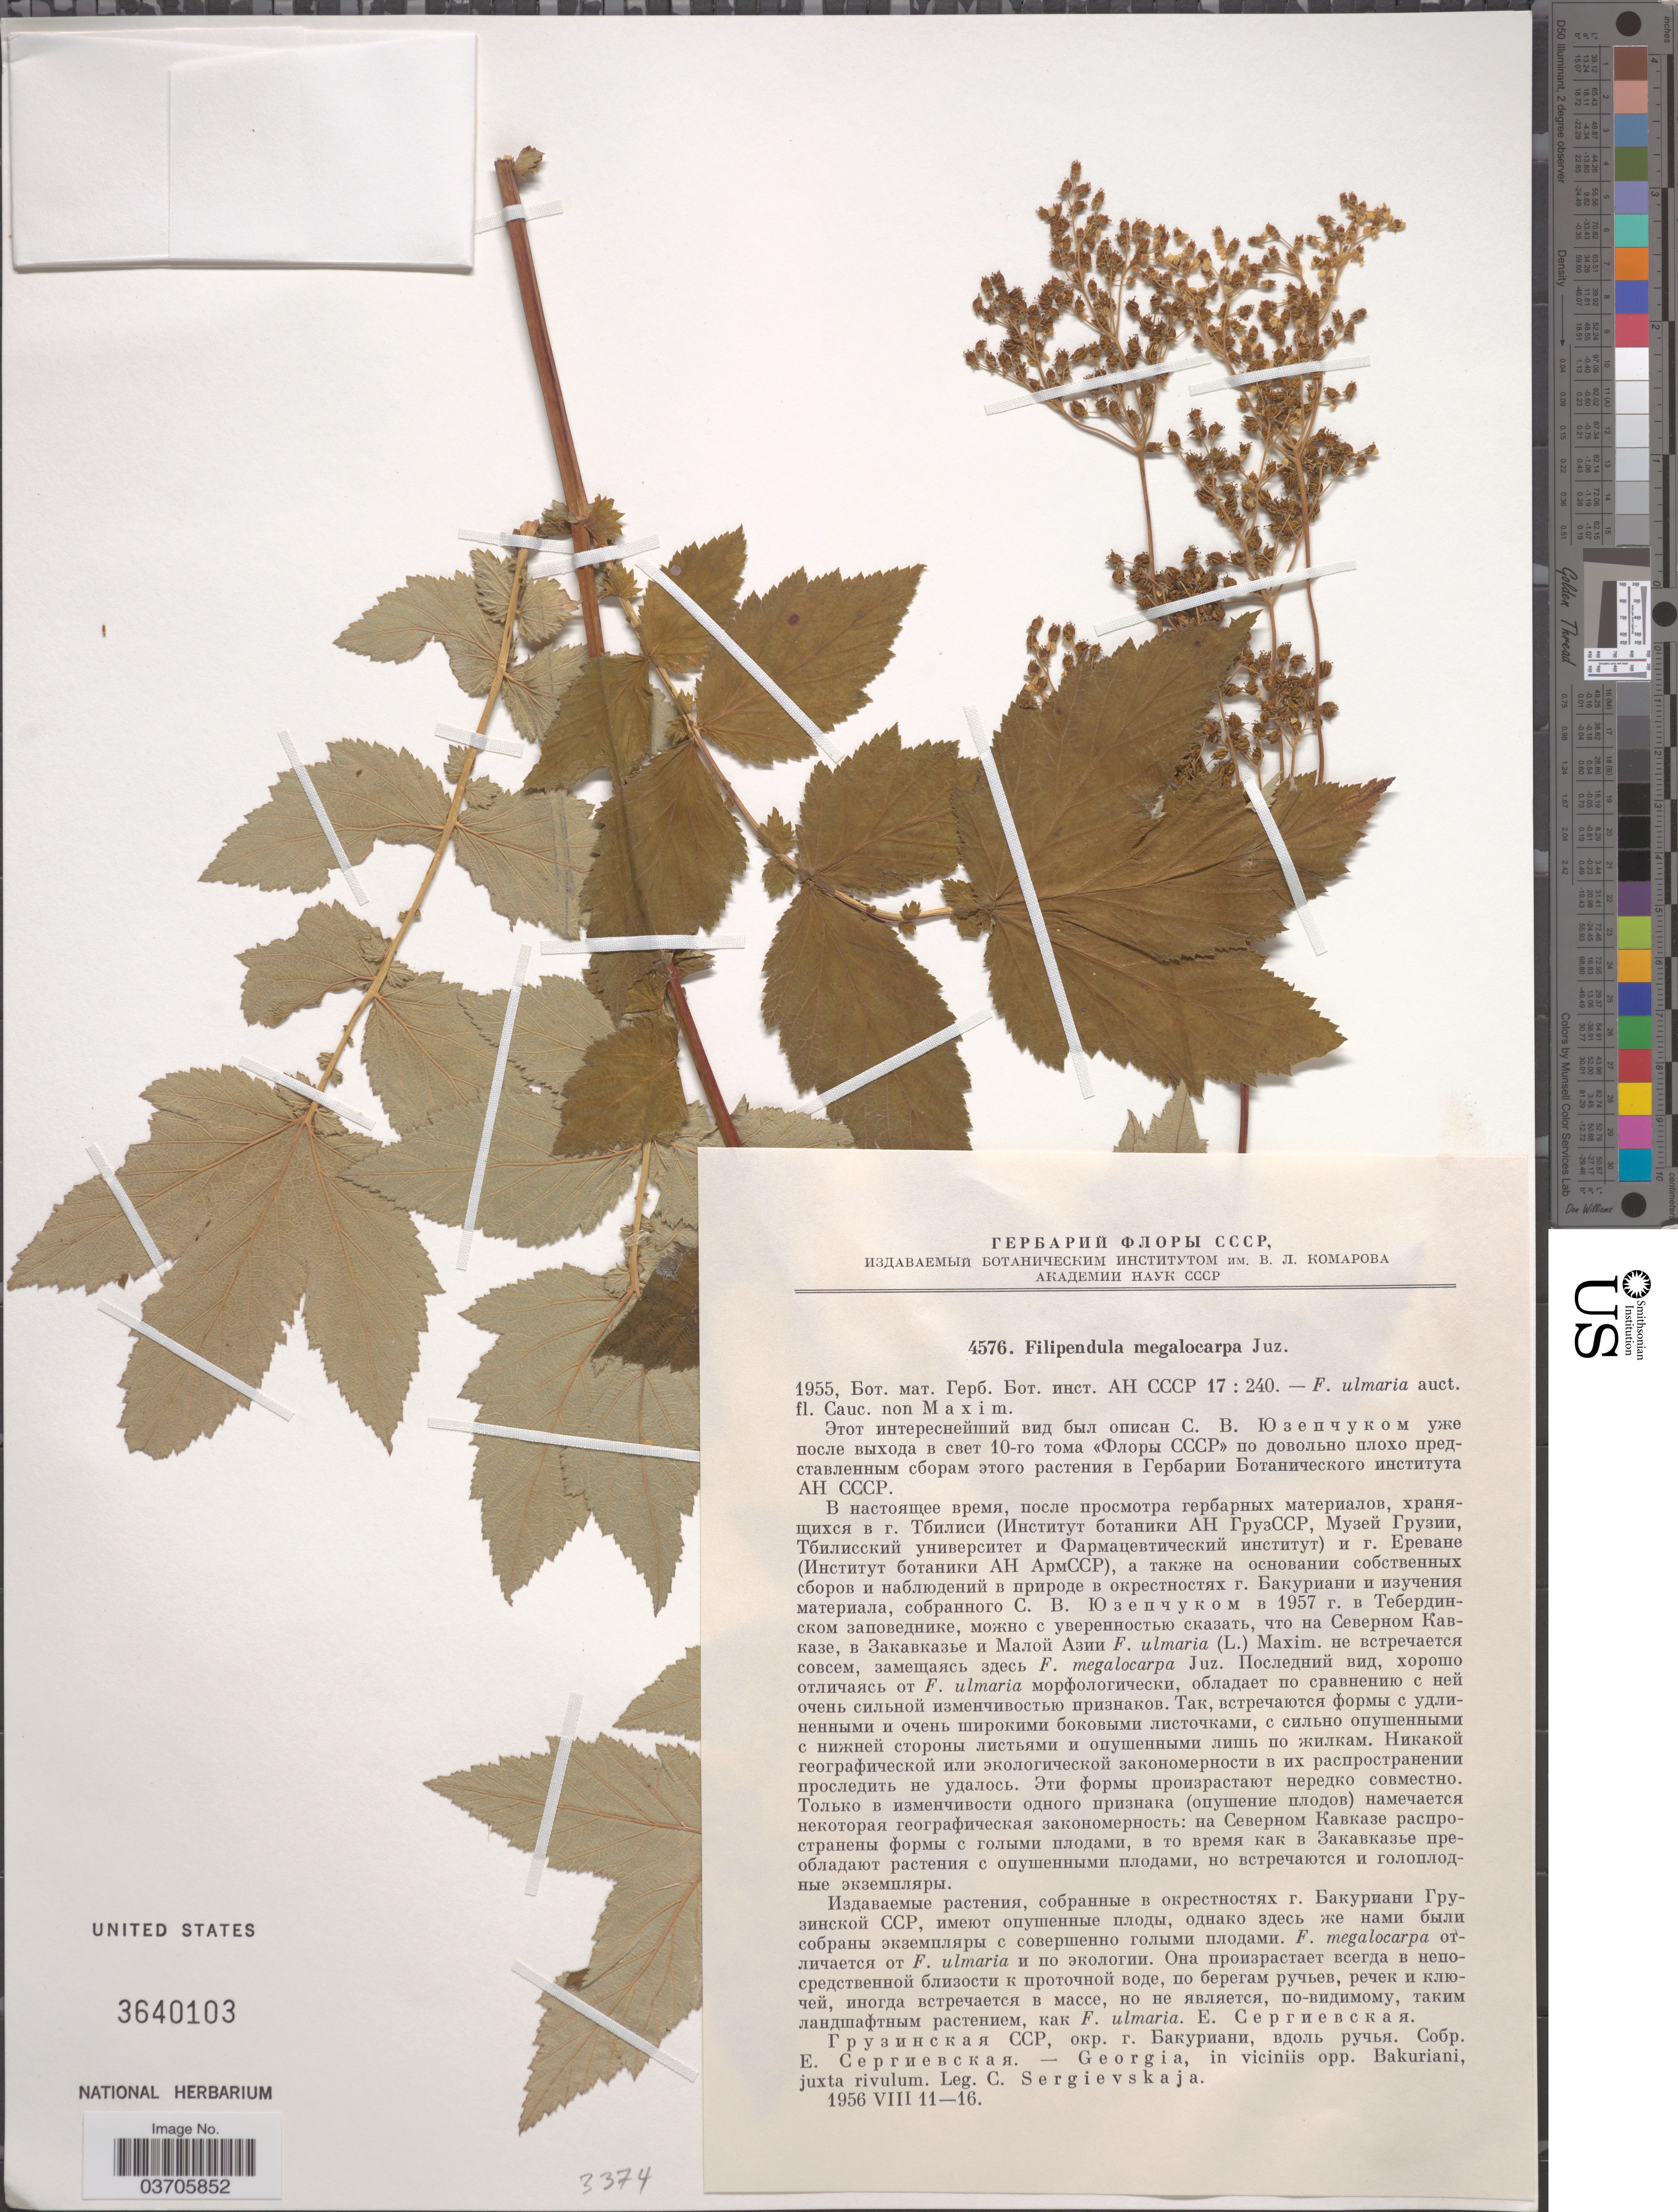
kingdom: Plantae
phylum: Tracheophyta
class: Magnoliopsida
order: Rosales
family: Rosaceae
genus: Filipendula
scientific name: Filipendula megalocarpa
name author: Juz.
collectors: C. Sergievskaja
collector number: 4576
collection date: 1956-08-11/1956-08-16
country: Georgia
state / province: Samtskhe-Javakheti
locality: Georgia, in viciniis opp. Bakuriani, juxta rivulum.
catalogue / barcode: US 3640103